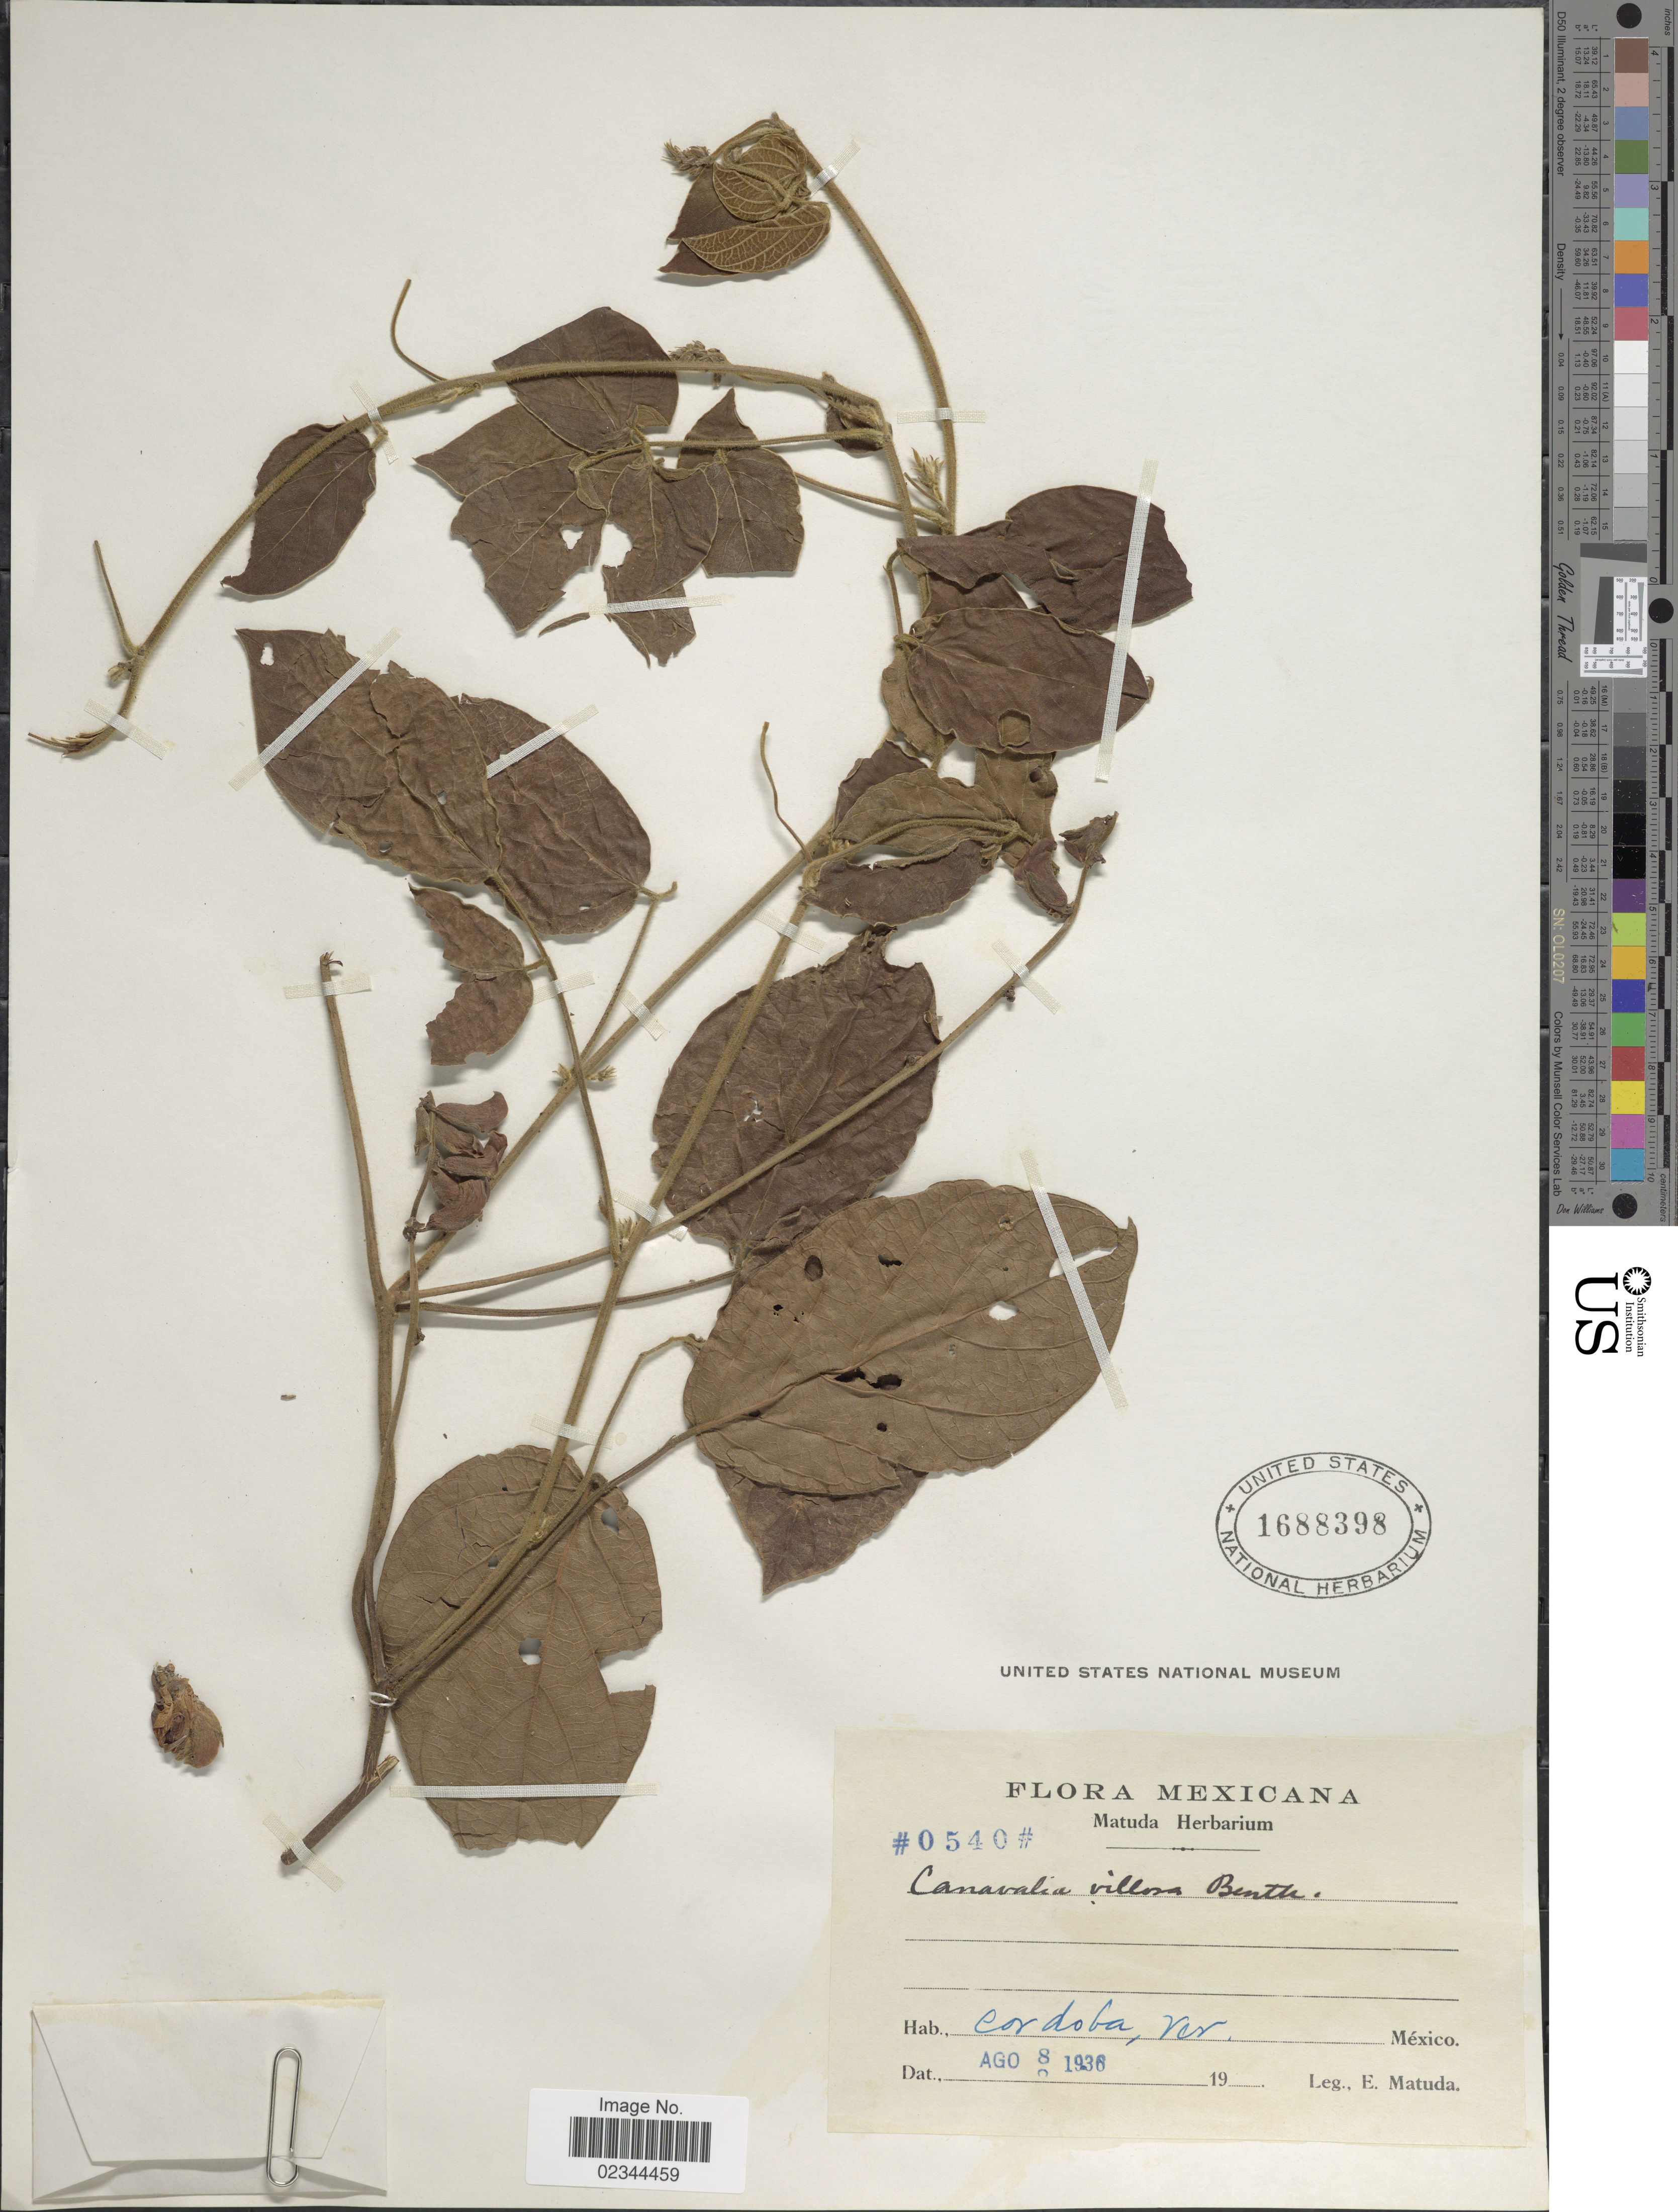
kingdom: Plantae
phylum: Tracheophyta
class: Magnoliopsida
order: Fabales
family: Fabaceae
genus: Canavalia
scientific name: Canavalia villosa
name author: Benth.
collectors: E. Matuda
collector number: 0540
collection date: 1936-08-08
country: Mexico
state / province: Veracruz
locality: Cordoba, Ver.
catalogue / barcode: US 1688398